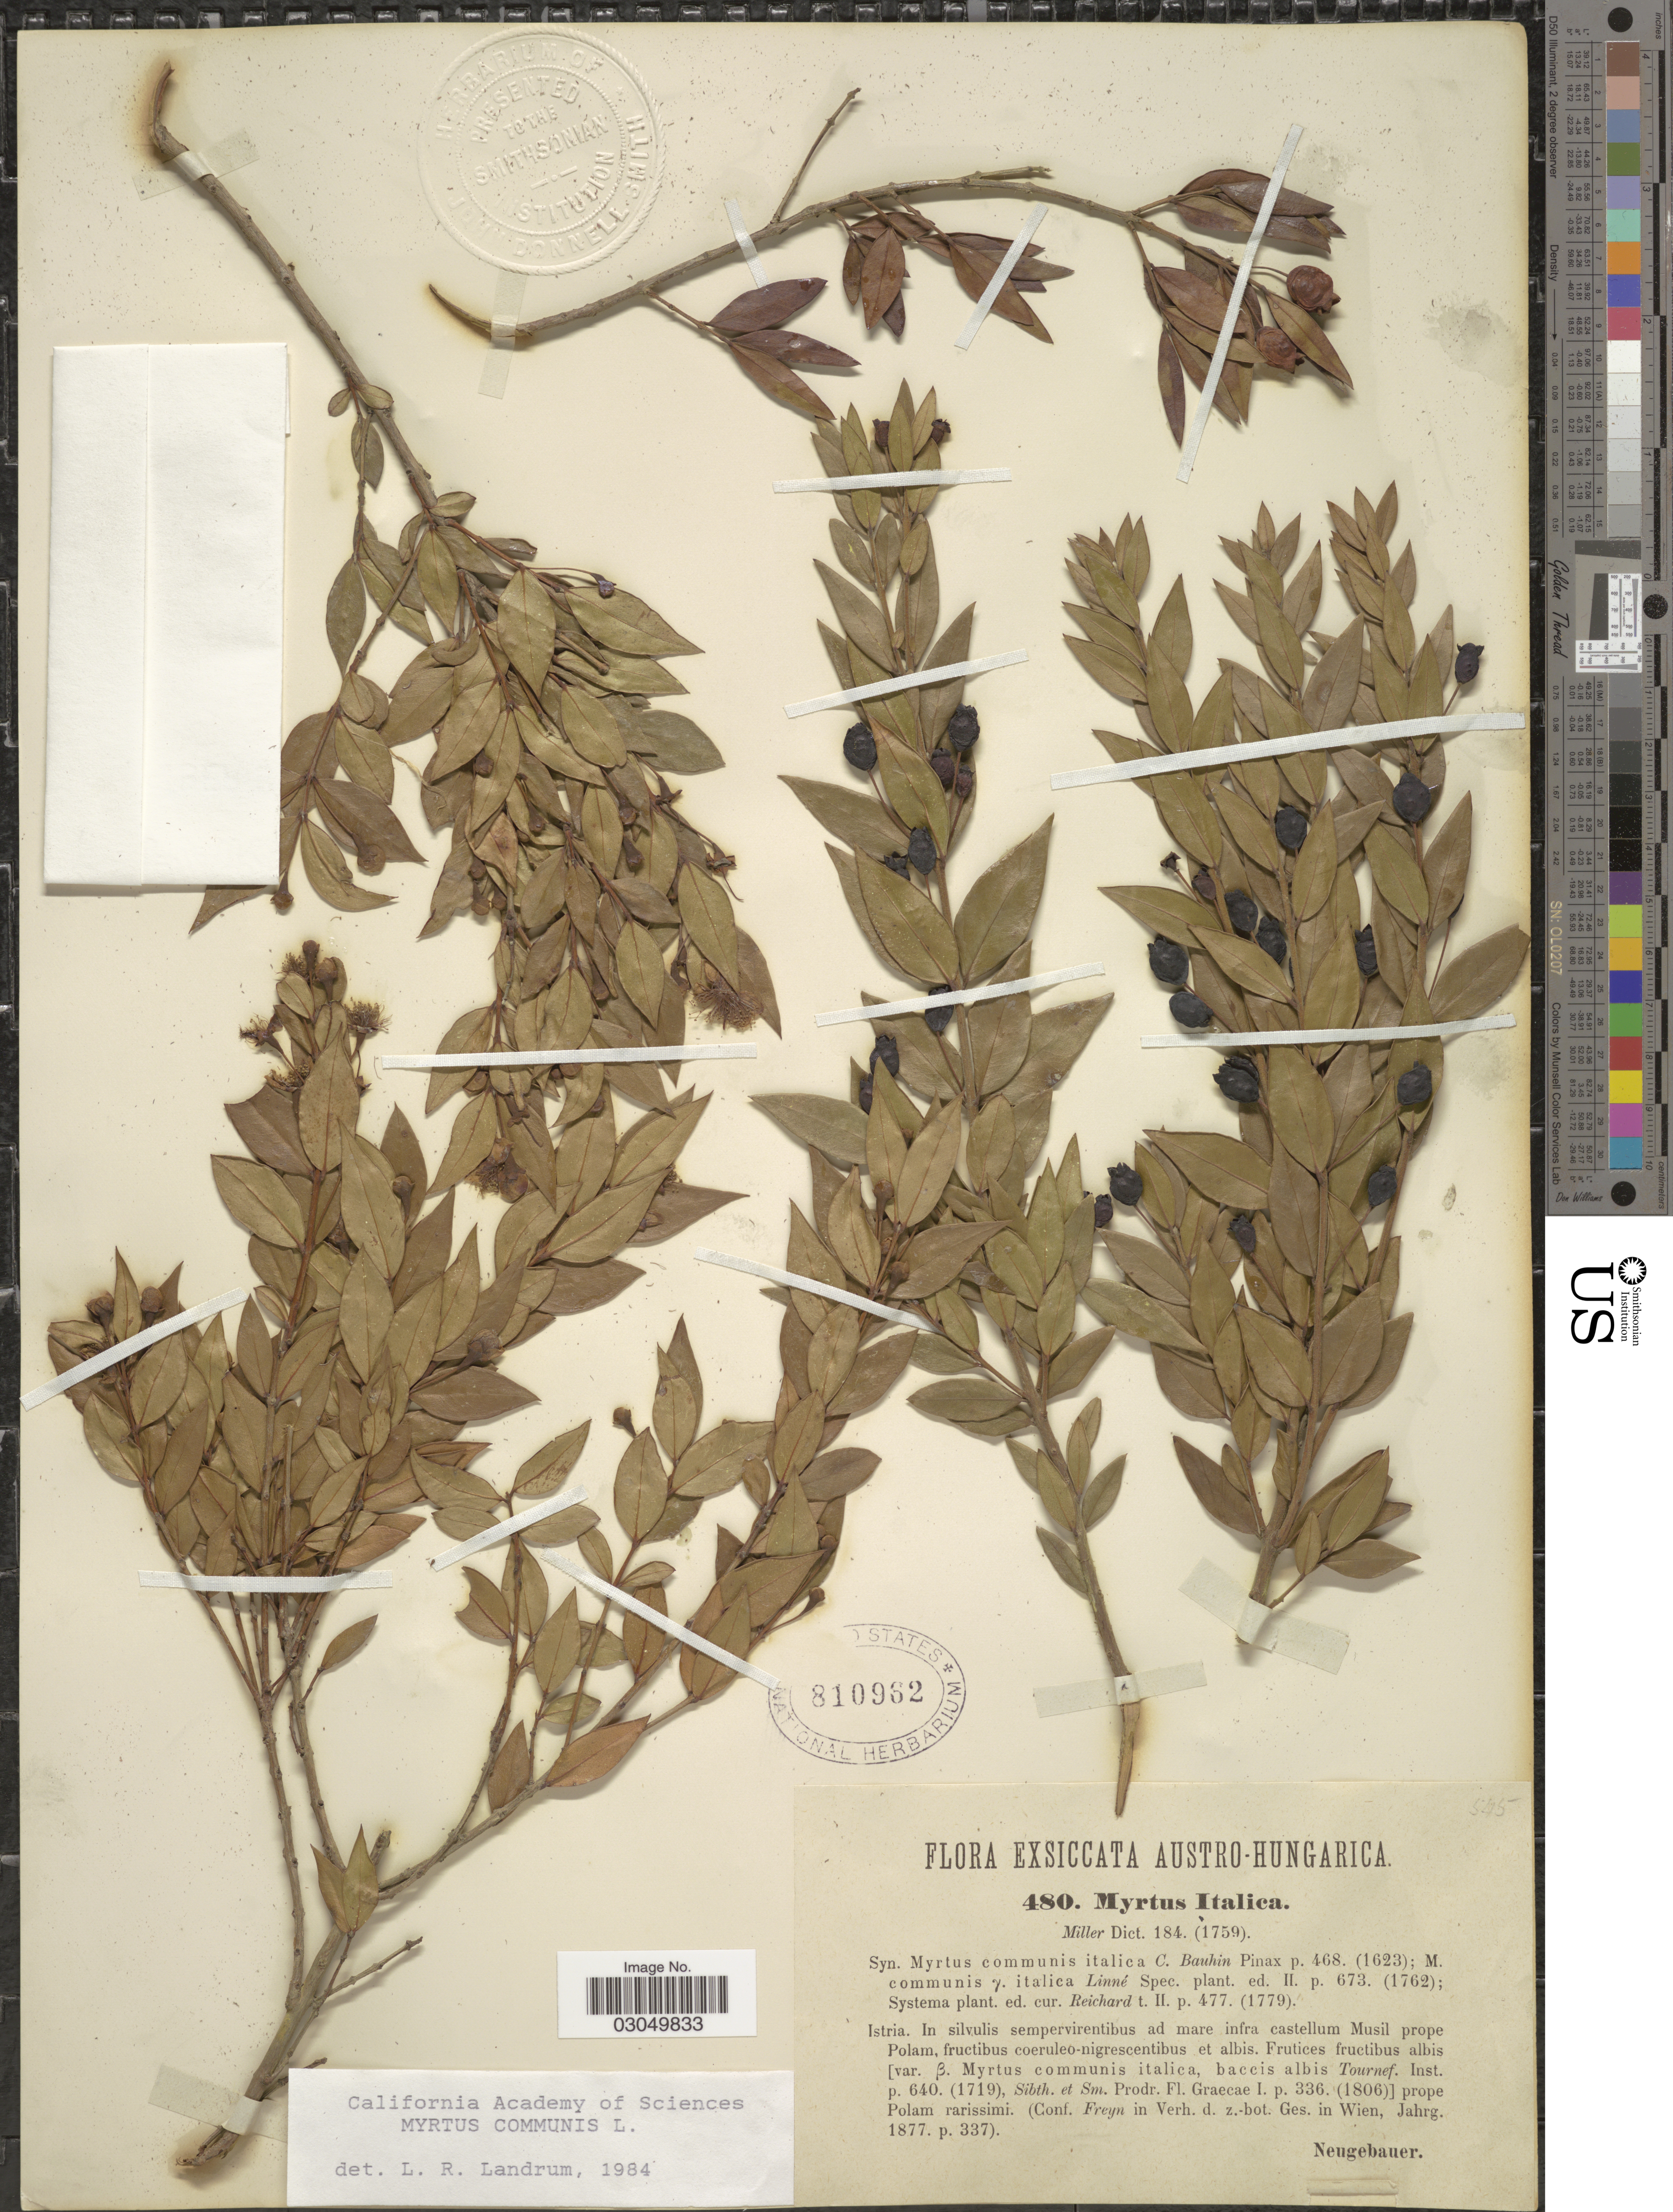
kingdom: Plantae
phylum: Tracheophyta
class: Magnoliopsida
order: Myrtales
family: Myrtaceae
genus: Myrtus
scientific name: Myrtus communis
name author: L.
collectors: Neugebauer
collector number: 480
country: Croatia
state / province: Istria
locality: Austro-Hungarica. In silvulis sempervirentibus ad mare infra castellum Musil prope Polam, fructibus coeruleo-nigrescentibus et albis.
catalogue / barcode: US 810962